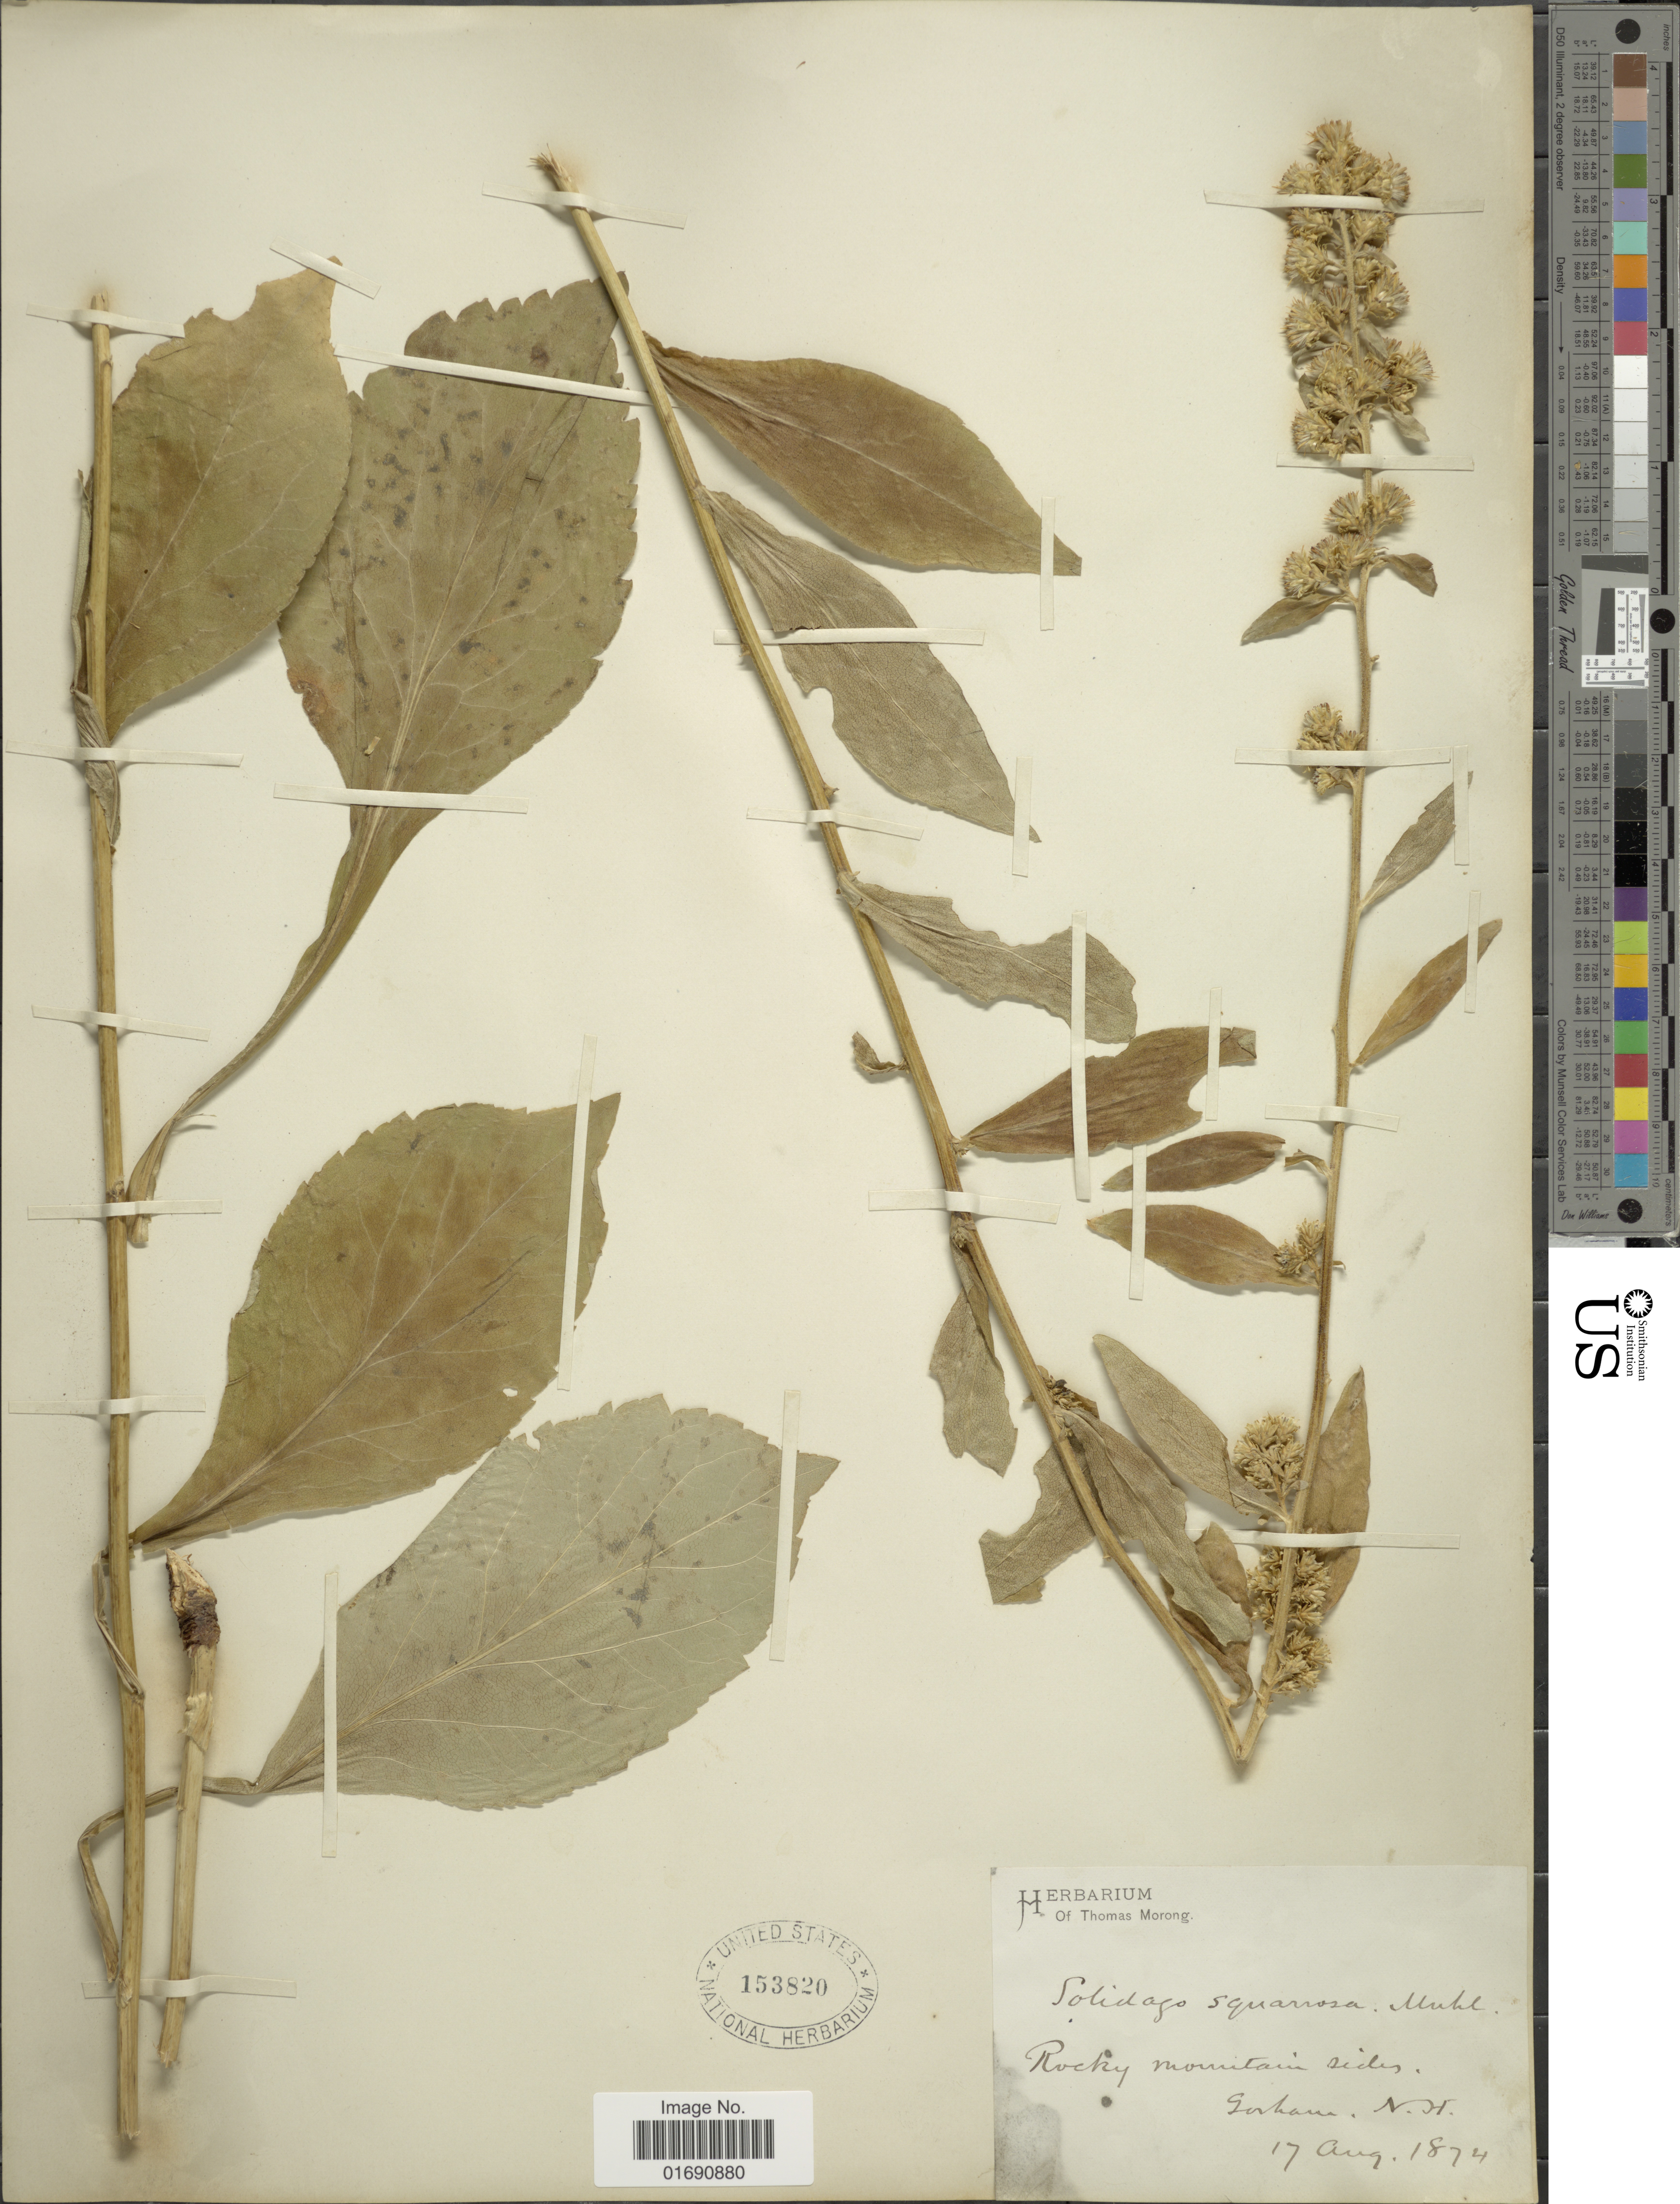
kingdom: Plantae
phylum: Tracheophyta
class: Magnoliopsida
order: Asterales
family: Asteraceae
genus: Solidago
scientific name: Solidago squarrosa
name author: Muhl.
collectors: ex Herb. T. Morong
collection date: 1874-08-17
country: United States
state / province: New Hampshire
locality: Rocky mountain sides. Garham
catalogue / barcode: US 153820